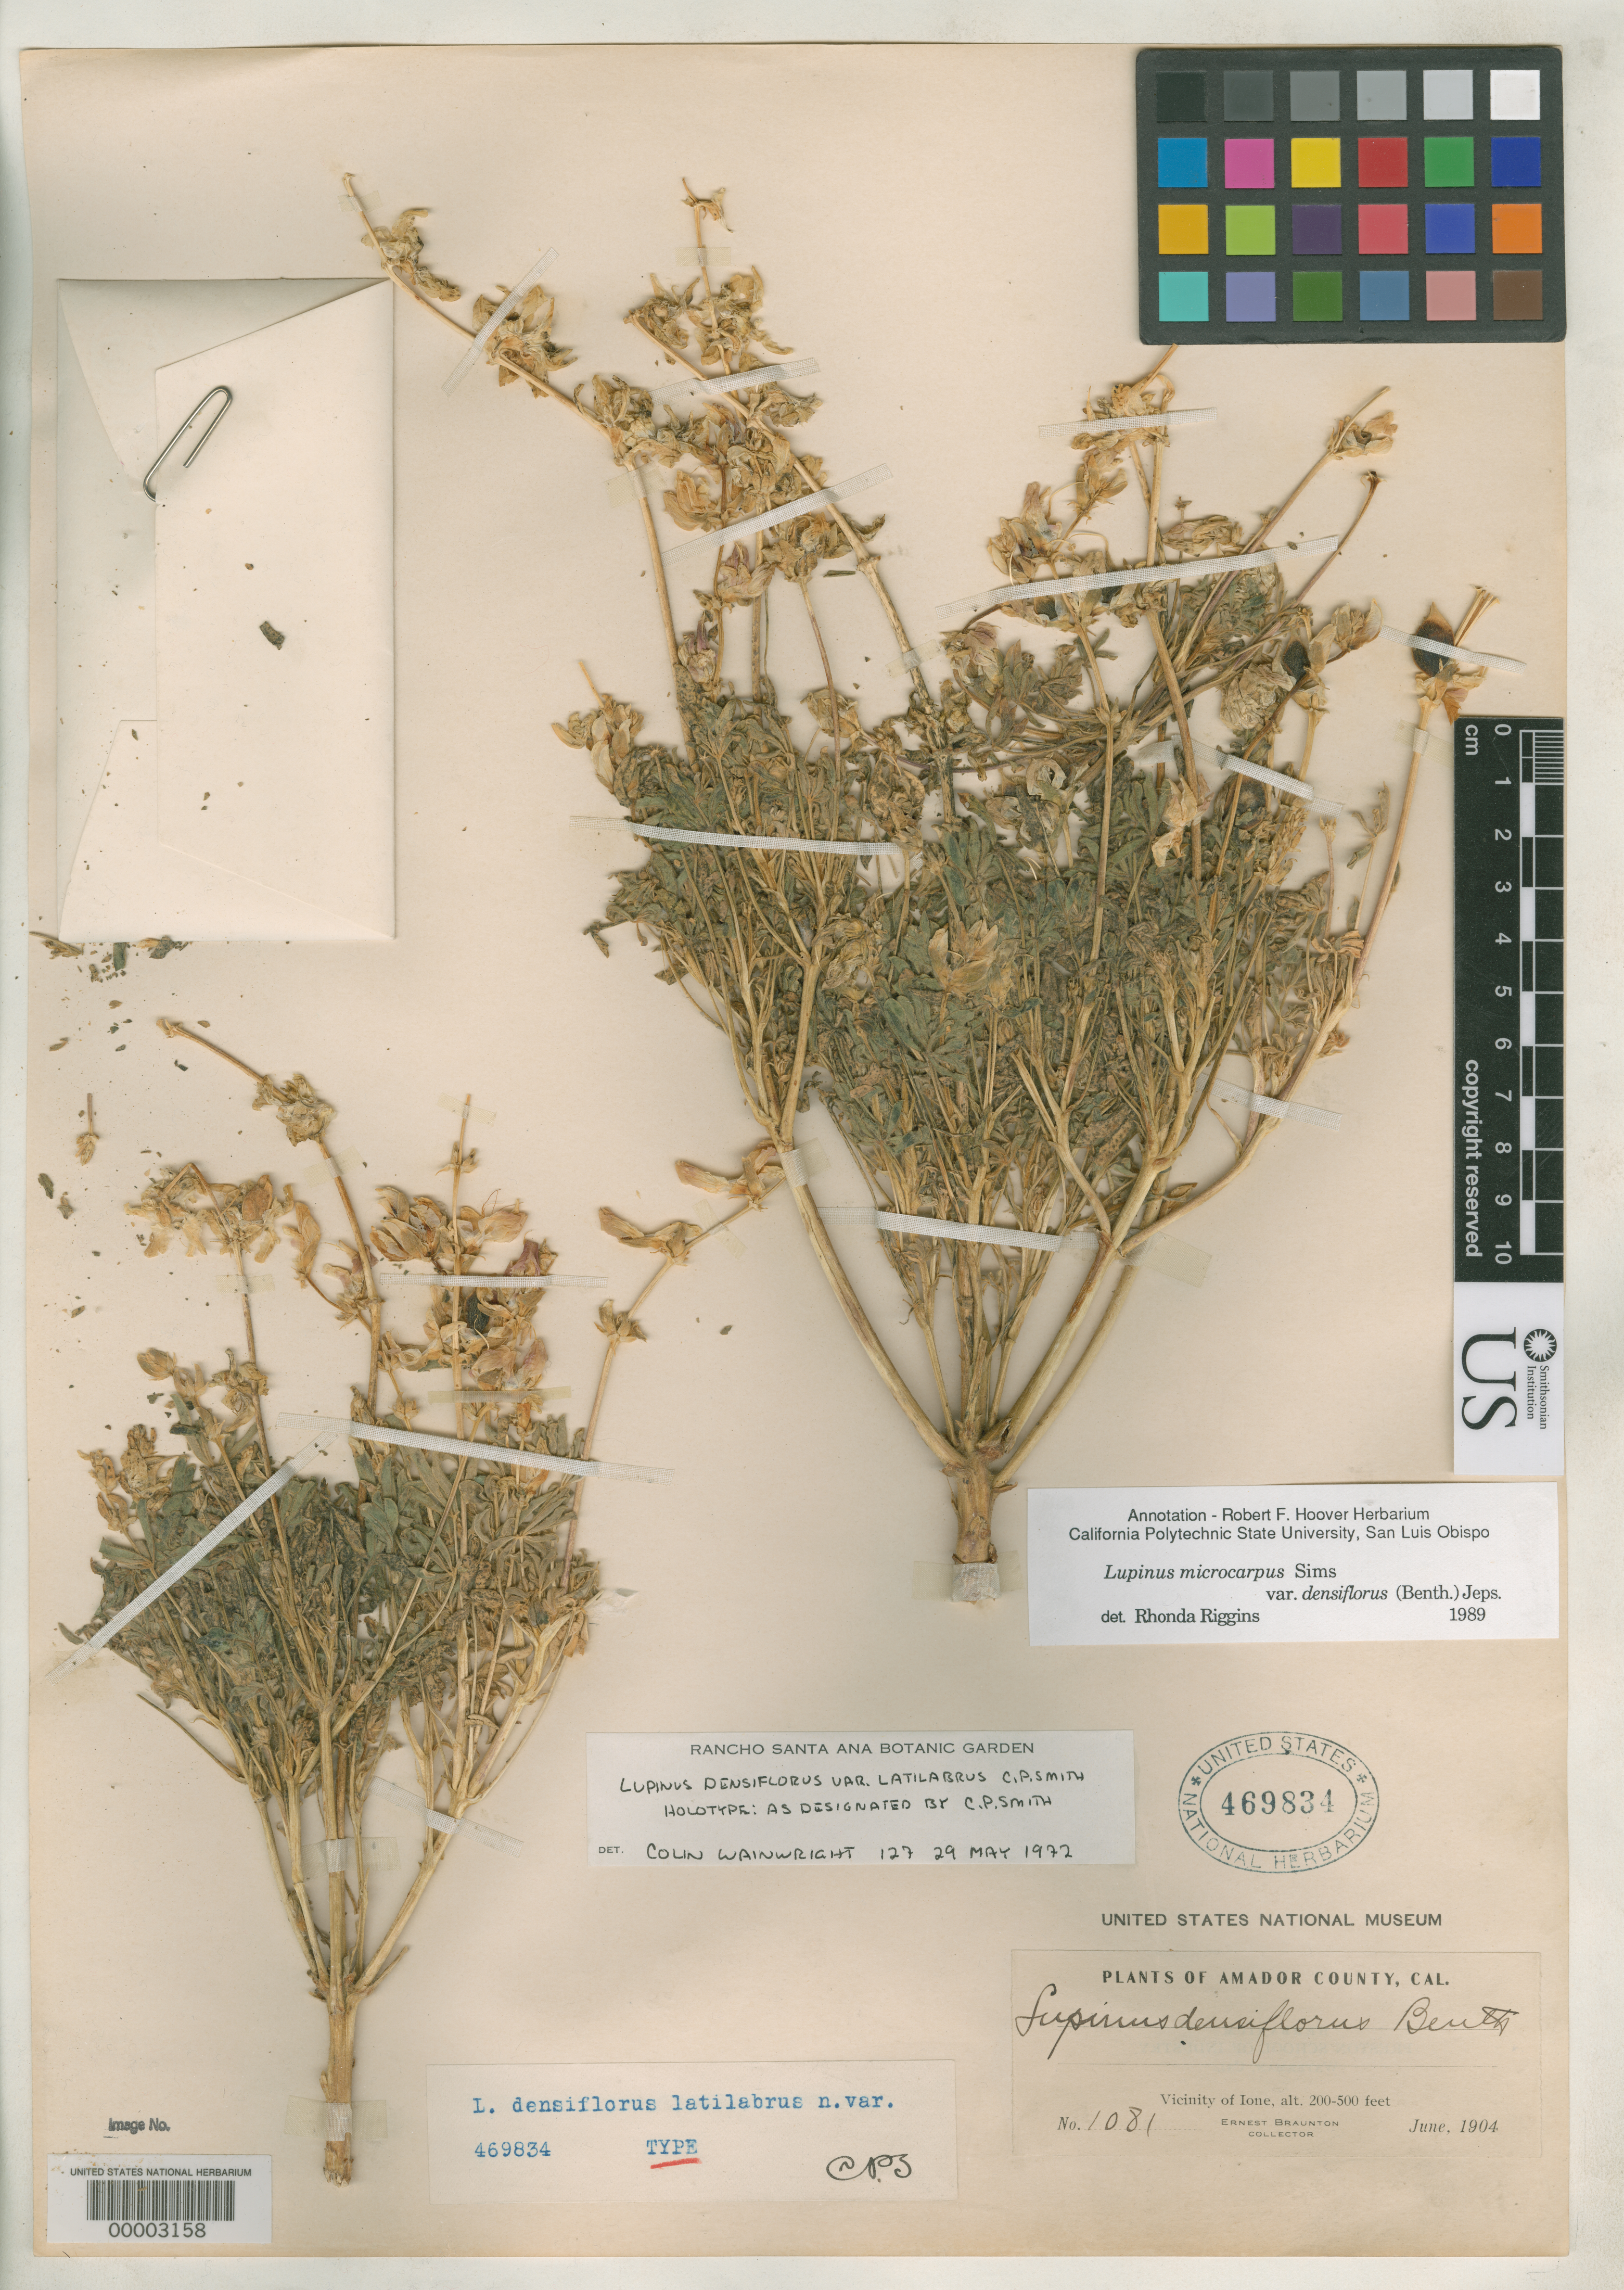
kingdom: Plantae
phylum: Tracheophyta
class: Magnoliopsida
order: Fabales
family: Fabaceae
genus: Lupinus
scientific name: Lupinus densiflorus var. latilabrus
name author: C.P. Sm.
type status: Holotype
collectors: E. Braunton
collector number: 1081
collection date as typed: Jun 1904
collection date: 1904-06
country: United States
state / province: California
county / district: Amador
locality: Vicinity of Ione.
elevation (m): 61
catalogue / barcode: US 469834